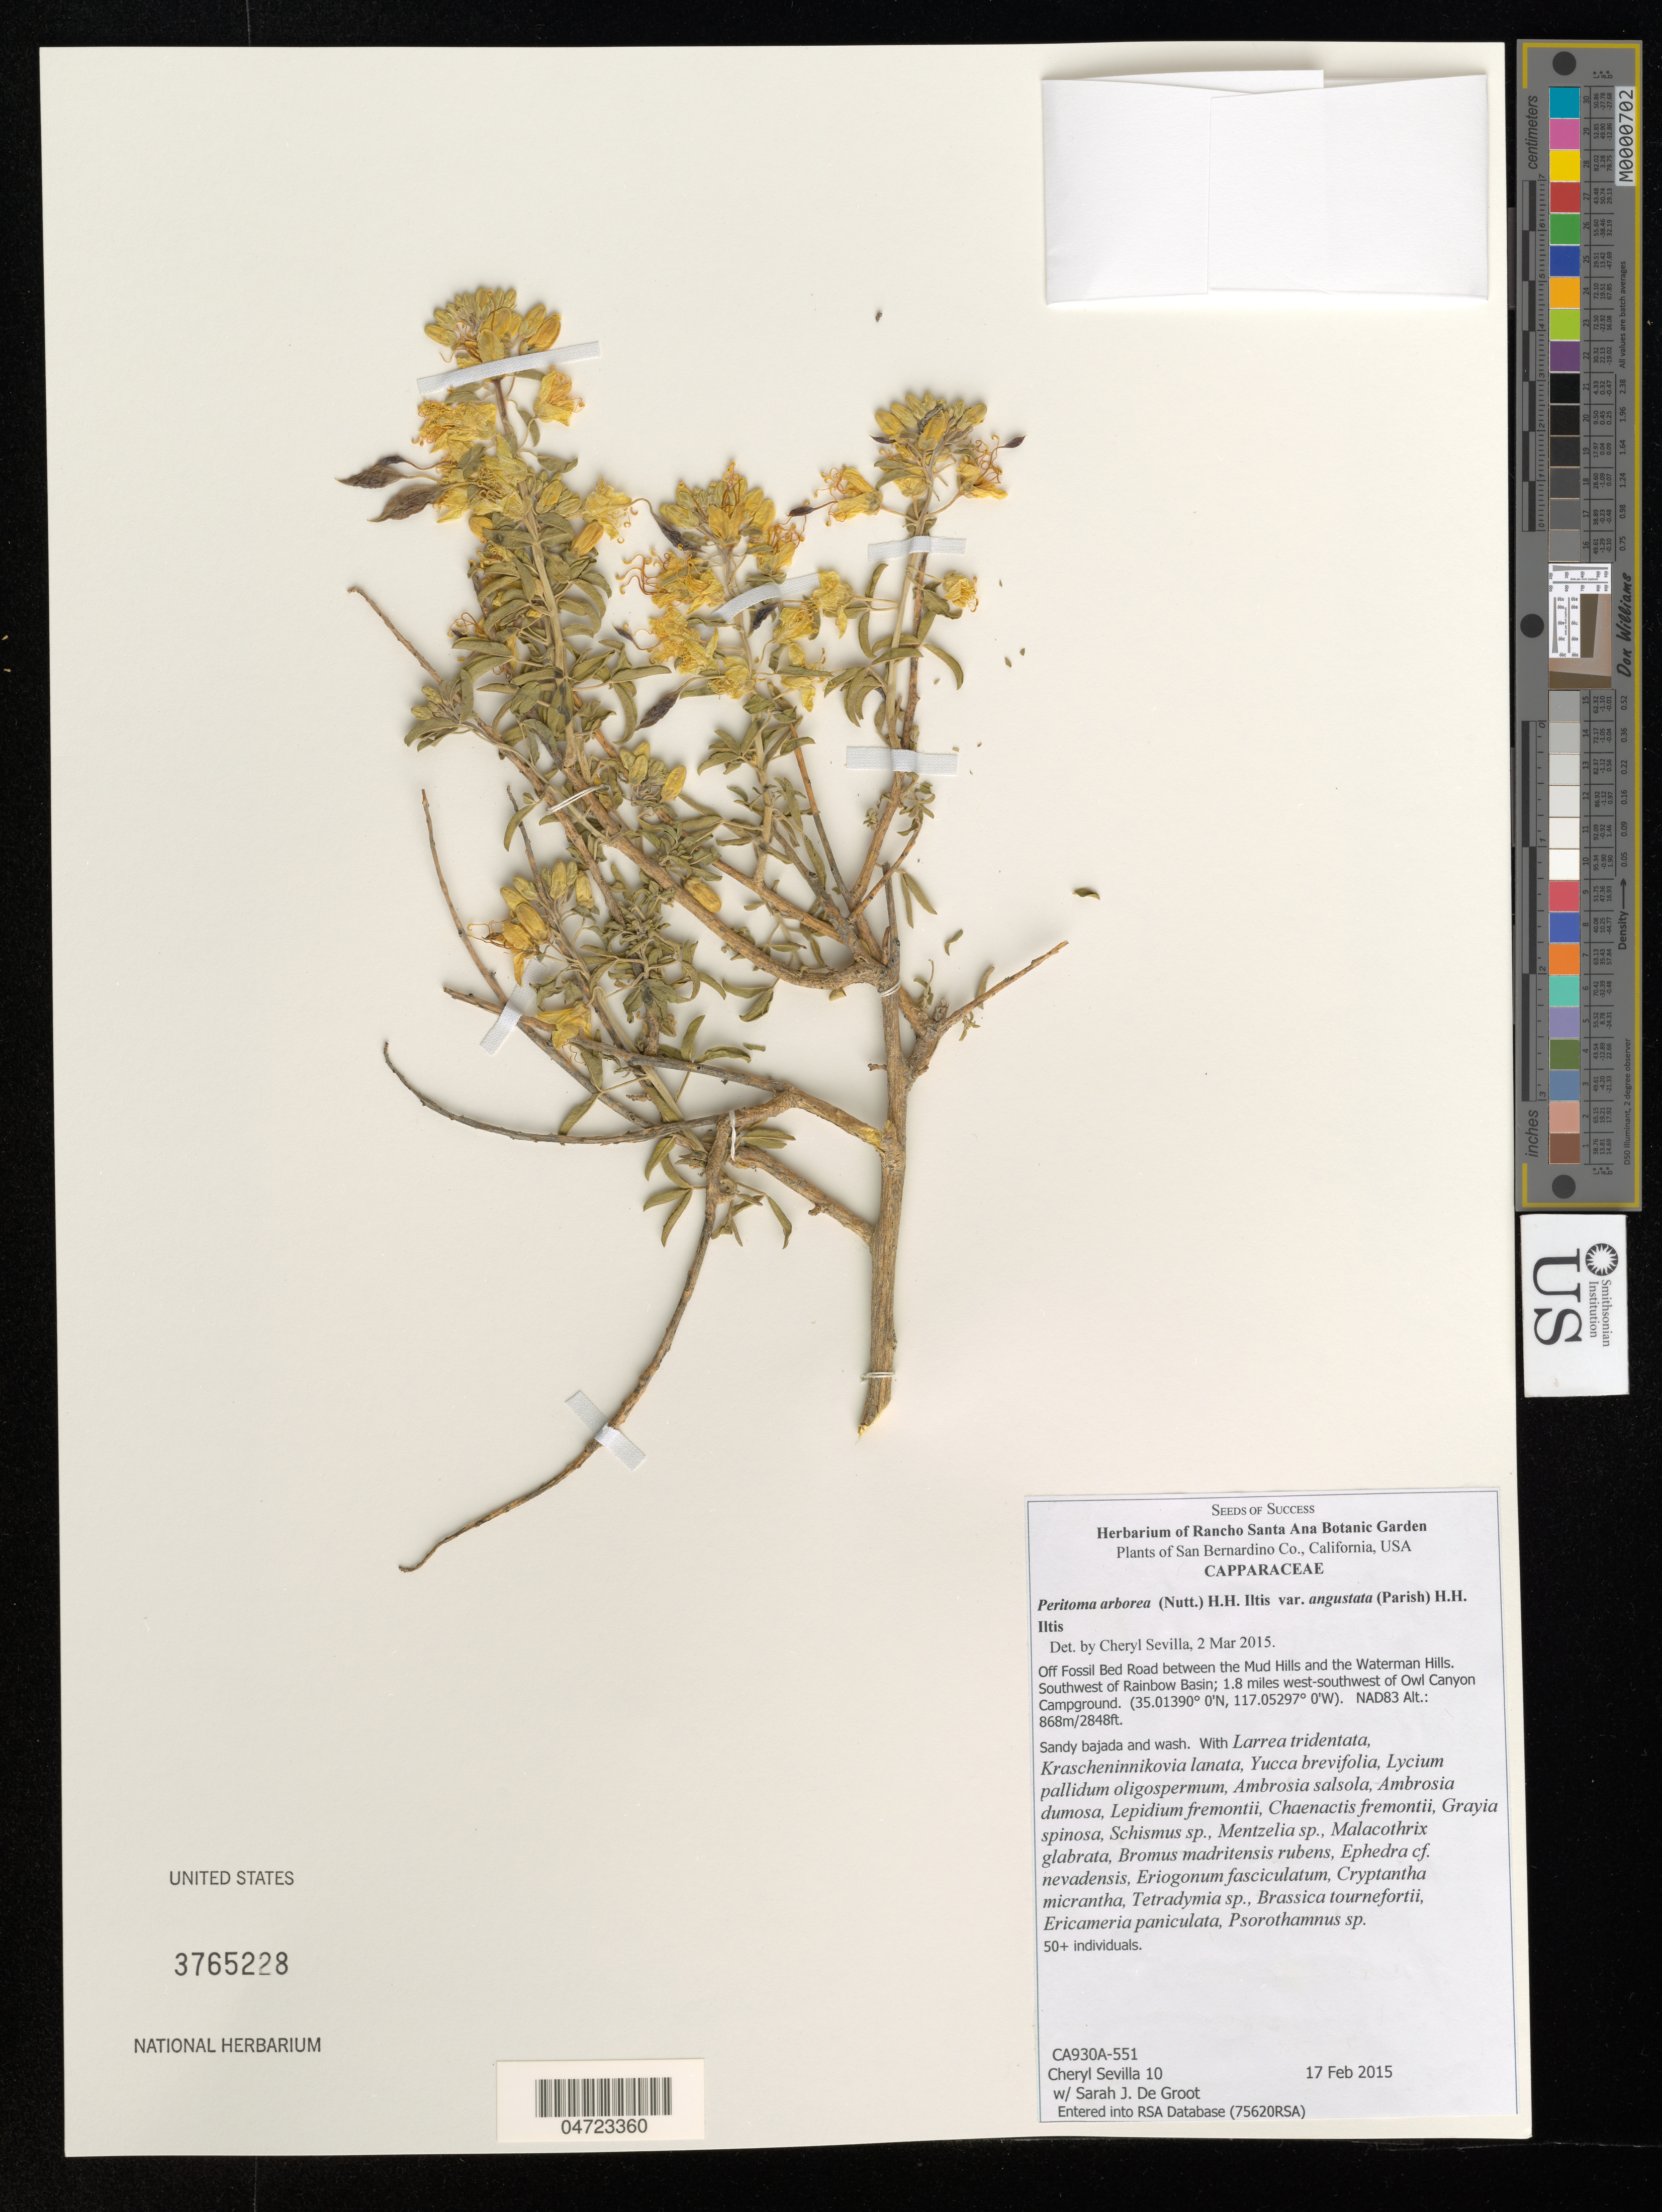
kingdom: Plantae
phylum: Tracheophyta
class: Magnoliopsida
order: Brassicales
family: Cleomaceae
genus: Peritoma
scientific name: Peritoma arborea var. angustata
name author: (Parish) Iltis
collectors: C. Sevilla & S. De Groot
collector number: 10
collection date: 2015-02-17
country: United States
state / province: California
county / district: San Bernardino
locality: San Bernardino Co. Off Fossil Bed Road between the Mud Hills and the Waterman Hills. Southwest of Rainbow Basin; 1.8 miles west-southwest of Owl Canyon Campground.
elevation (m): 868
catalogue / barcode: US 3765228